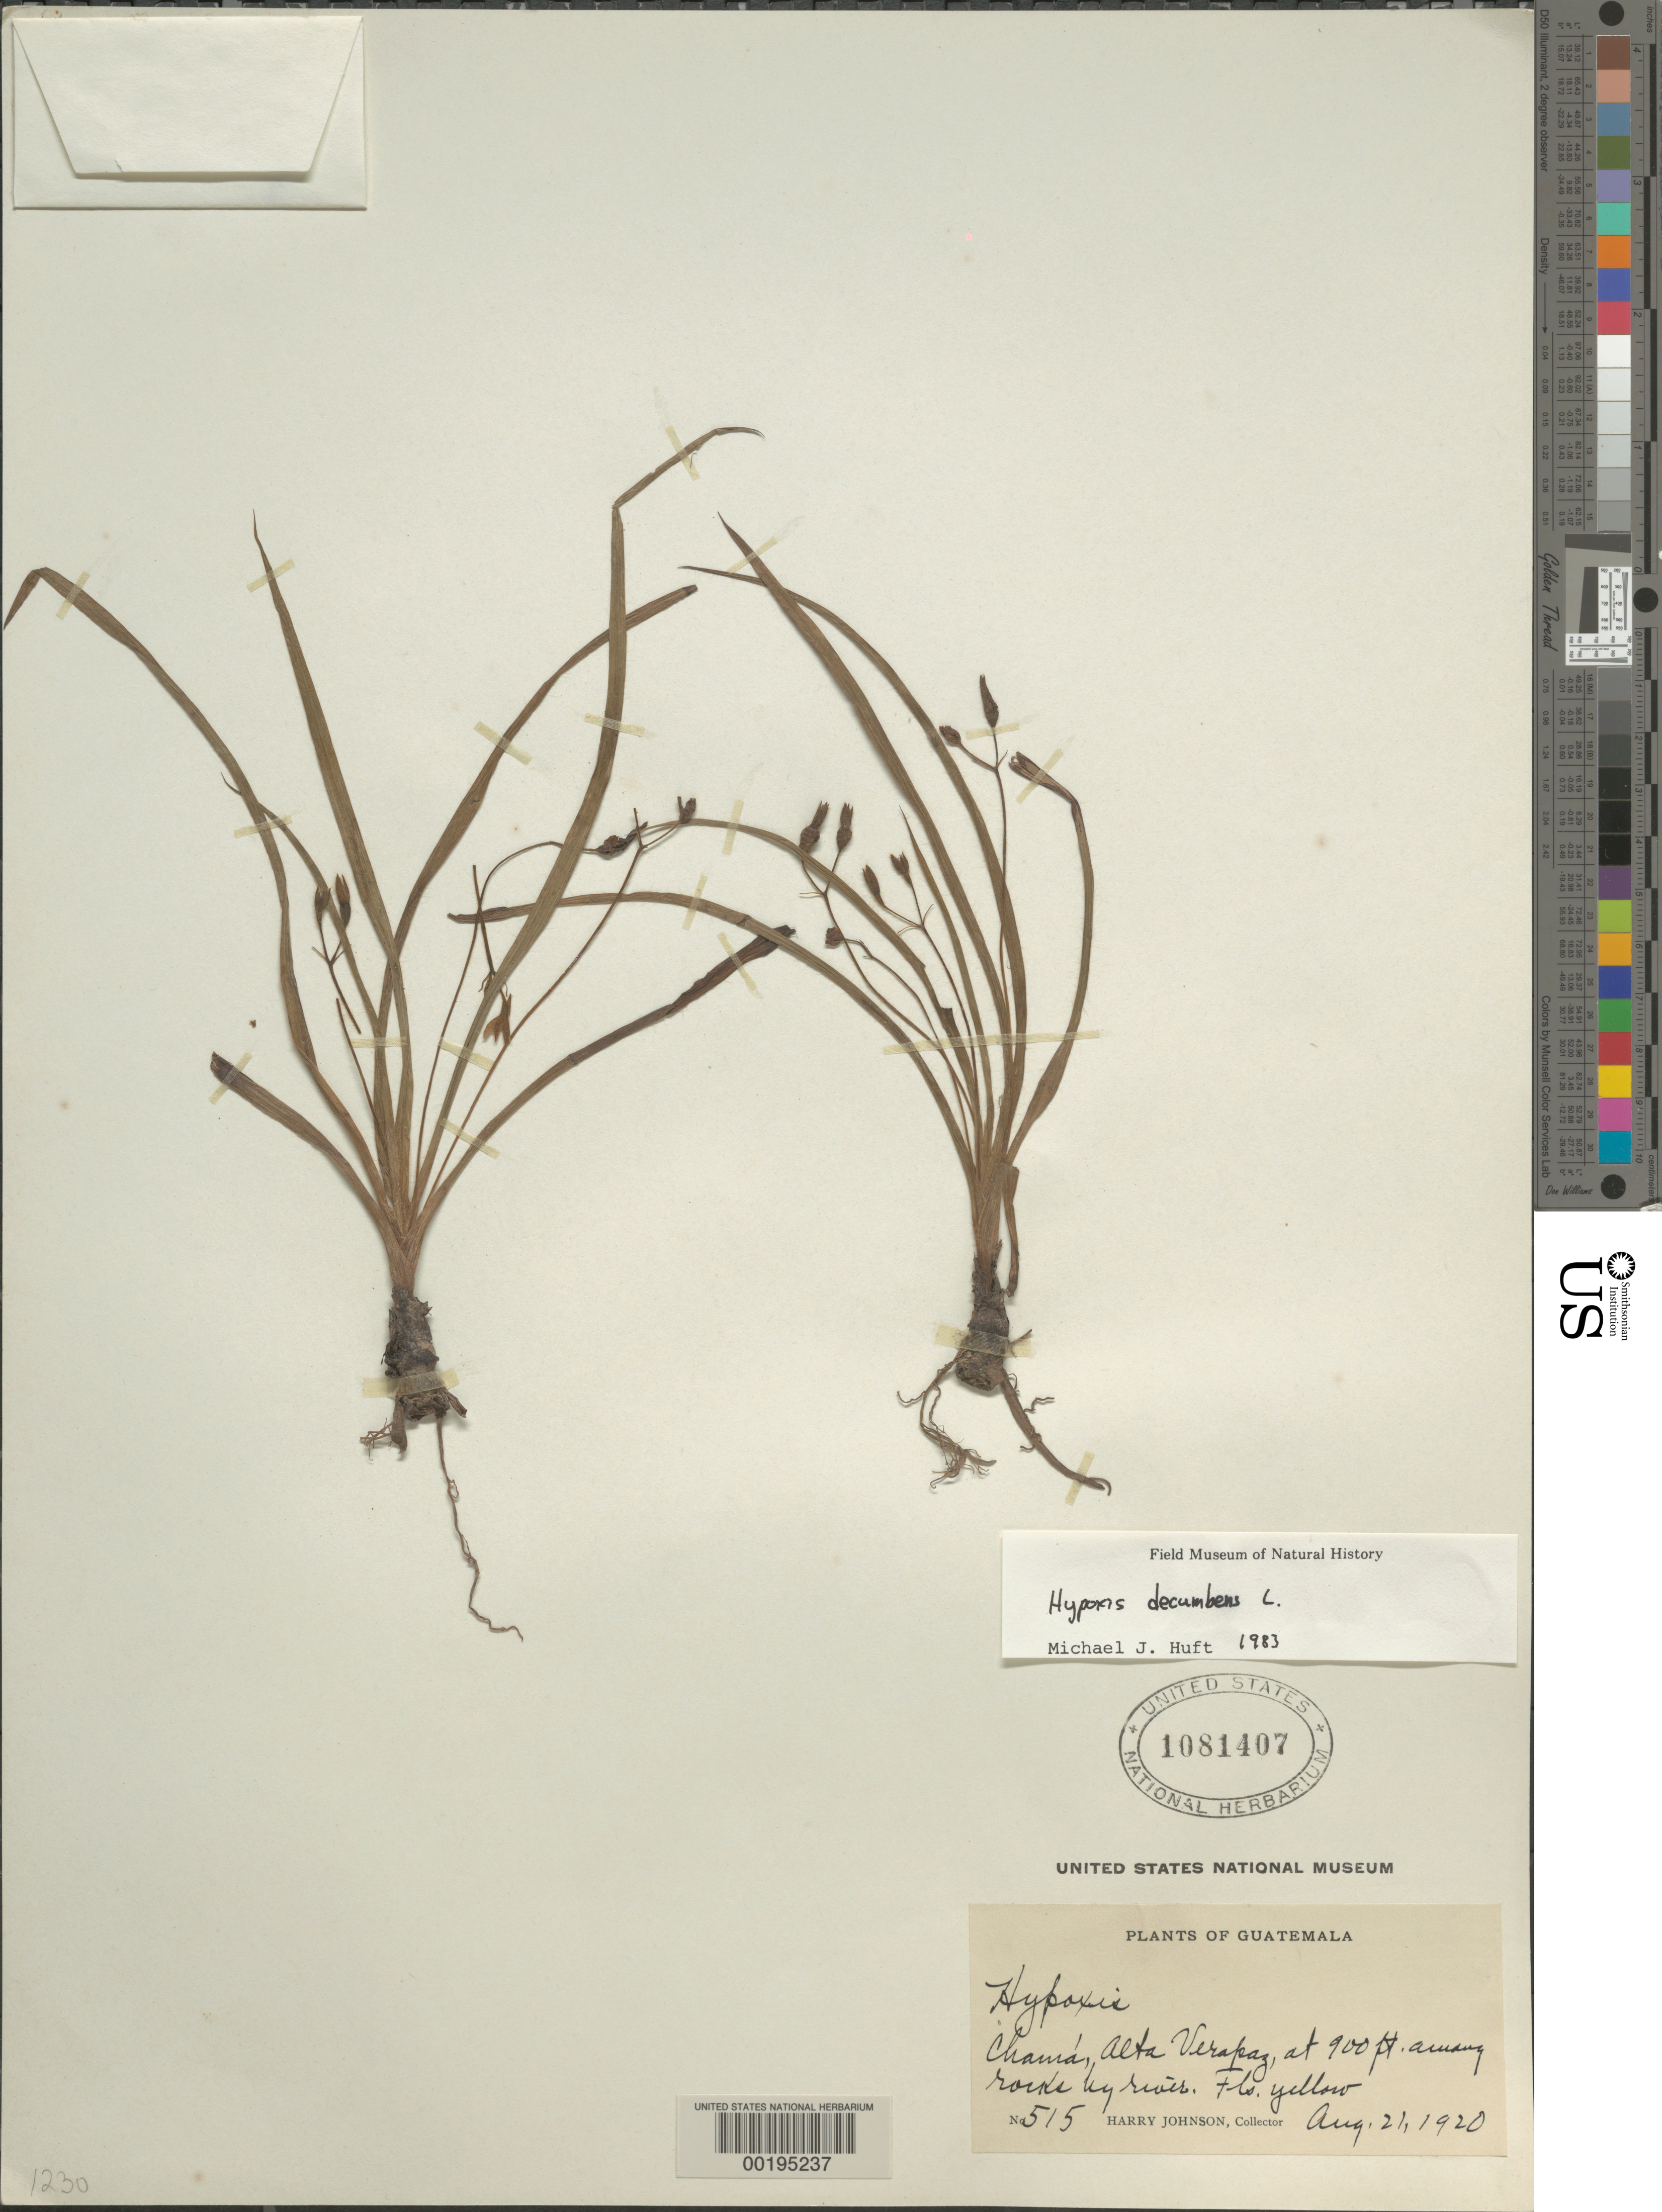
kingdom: Plantae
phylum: Tracheophyta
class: Liliopsida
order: Asparagales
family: Hypoxidaceae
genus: Hypoxis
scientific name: Hypoxis decumbens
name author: L.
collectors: H. Johnson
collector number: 515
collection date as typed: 21 Aug 1920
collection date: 1920-08-21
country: Guatemala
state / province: Alta Verapaz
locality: Chamá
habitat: Among rocks by river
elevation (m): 274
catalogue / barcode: US 1081407